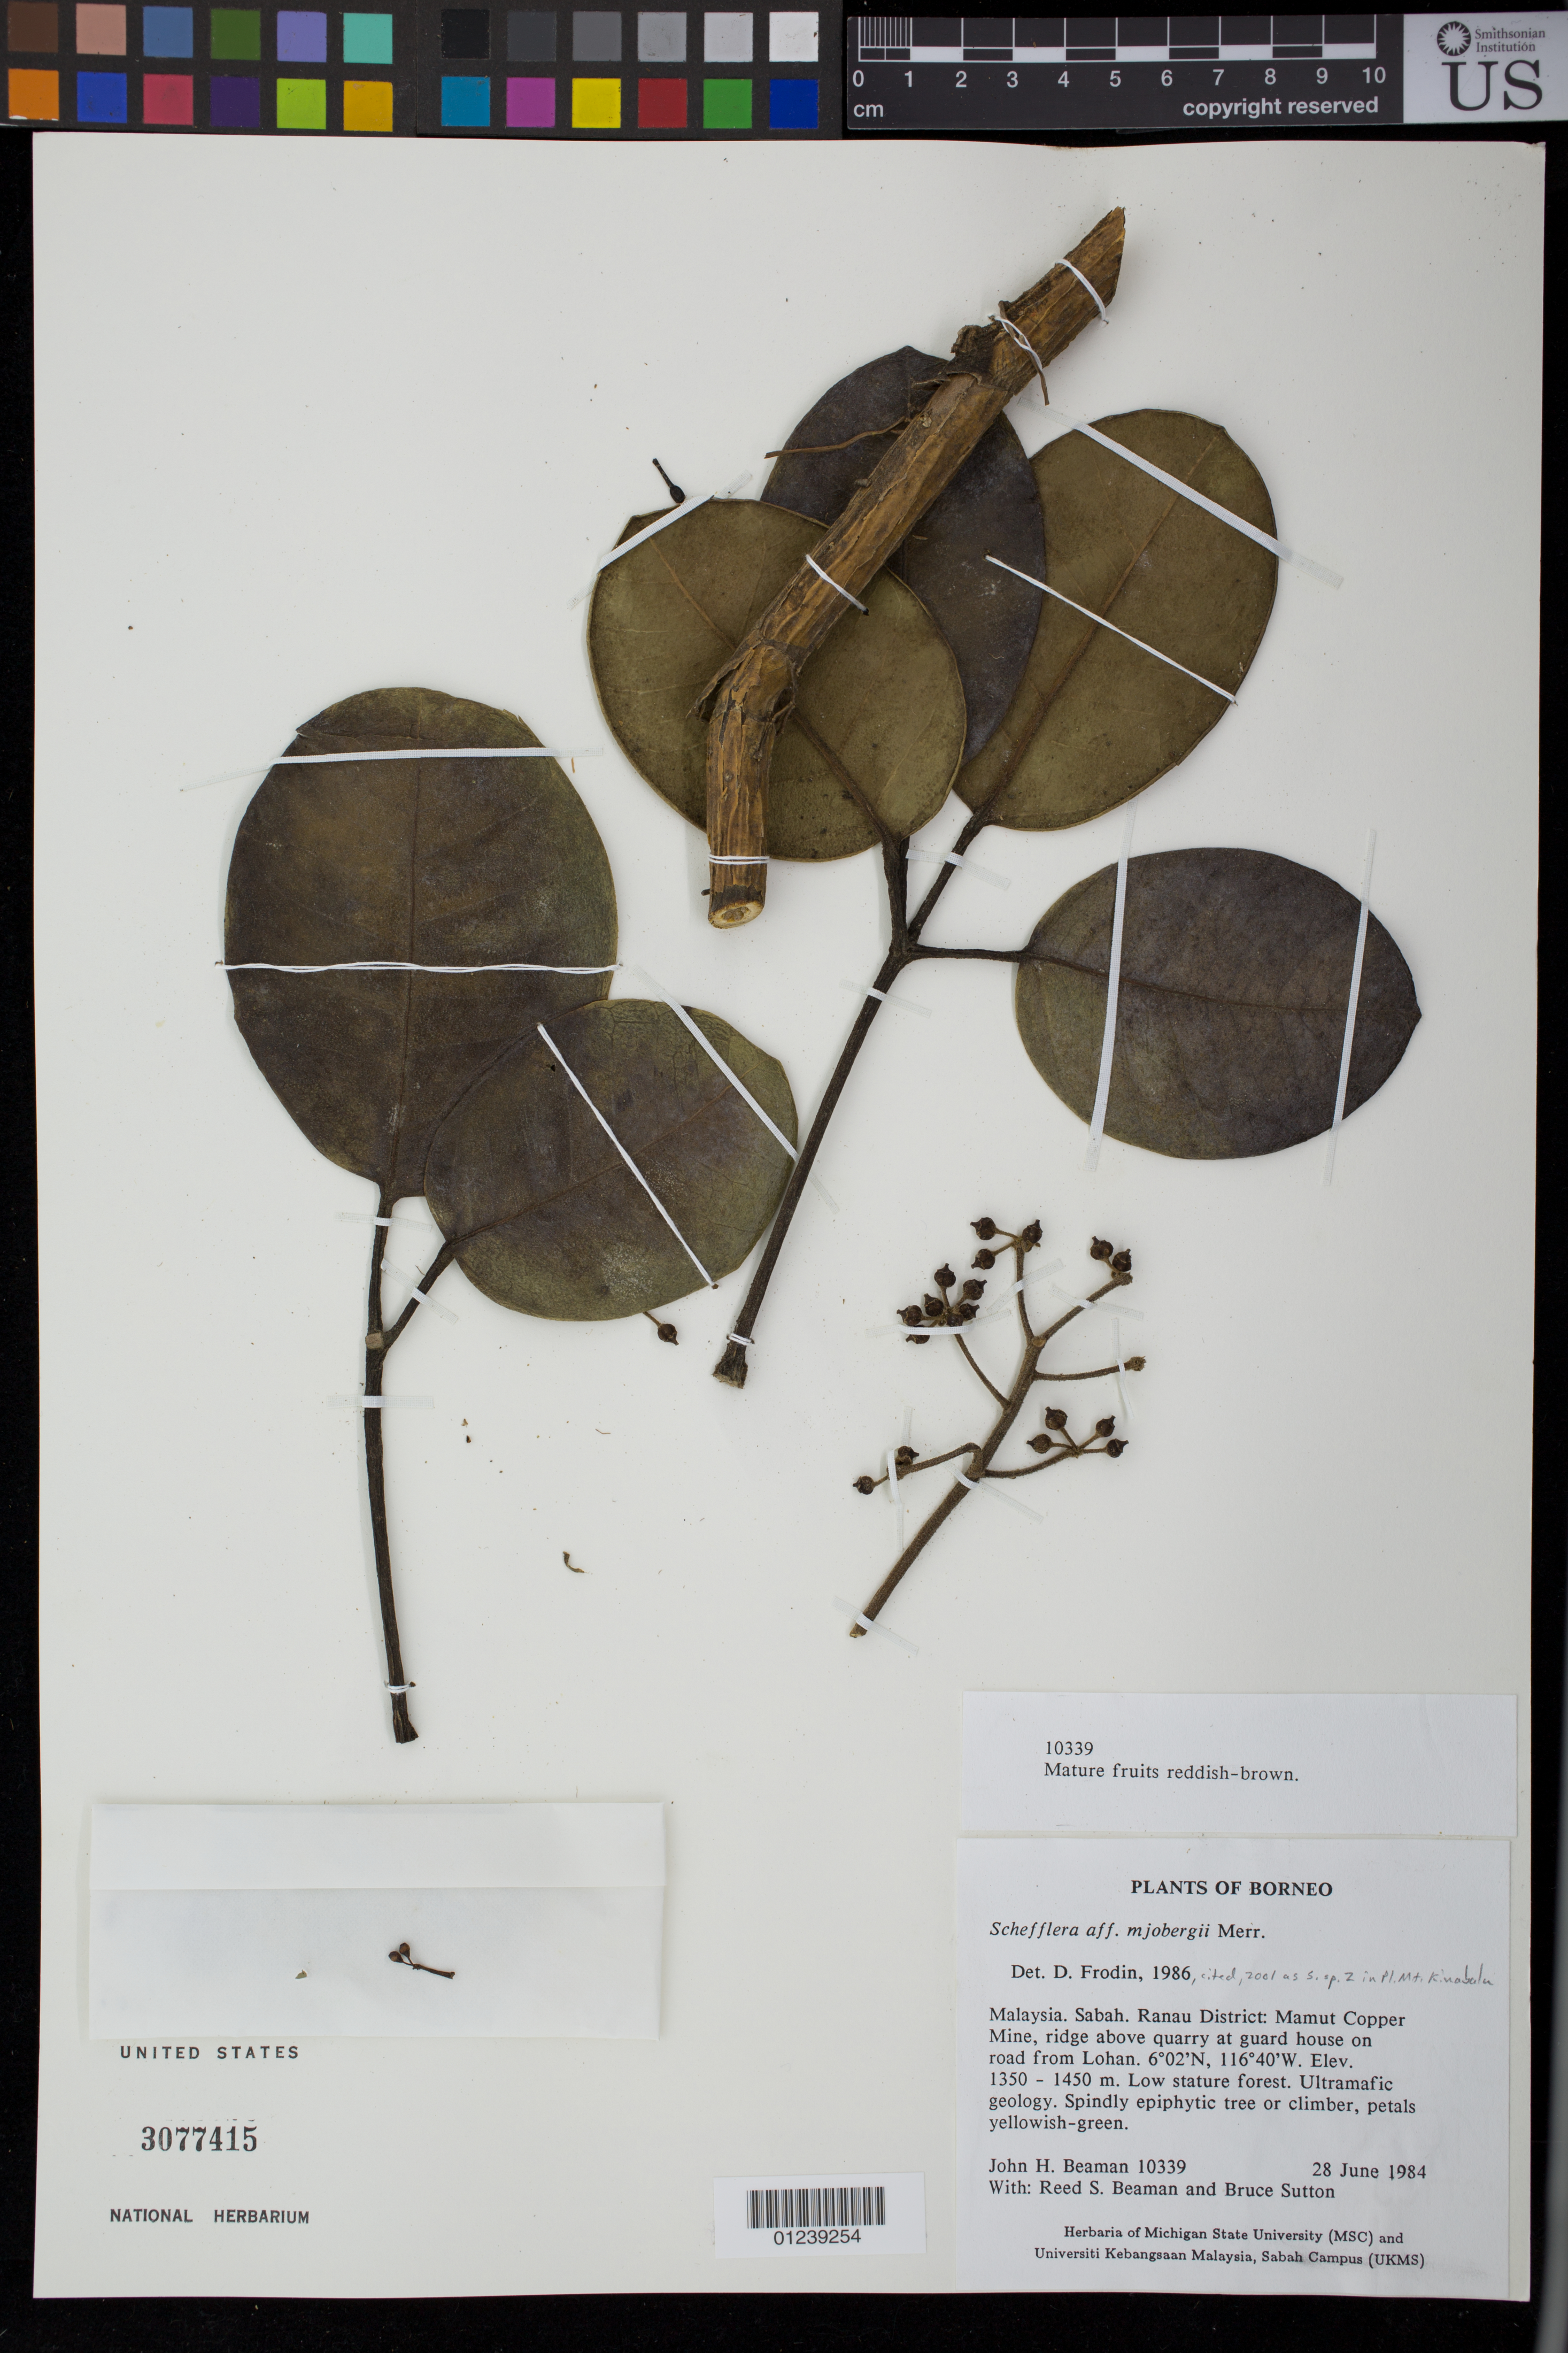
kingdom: Plantae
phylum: Tracheophyta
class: Magnoliopsida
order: Apiales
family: Araliaceae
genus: Schefflera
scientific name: Schefflera sp.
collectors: J. H. Beaman & B. Sutton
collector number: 10339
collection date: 1984-06-28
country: Malaysia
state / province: Sabah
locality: Borneo. Ranau District: Mamut Copper Mine, ridge above quarry at guard house on road from Lohan.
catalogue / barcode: US 3077415